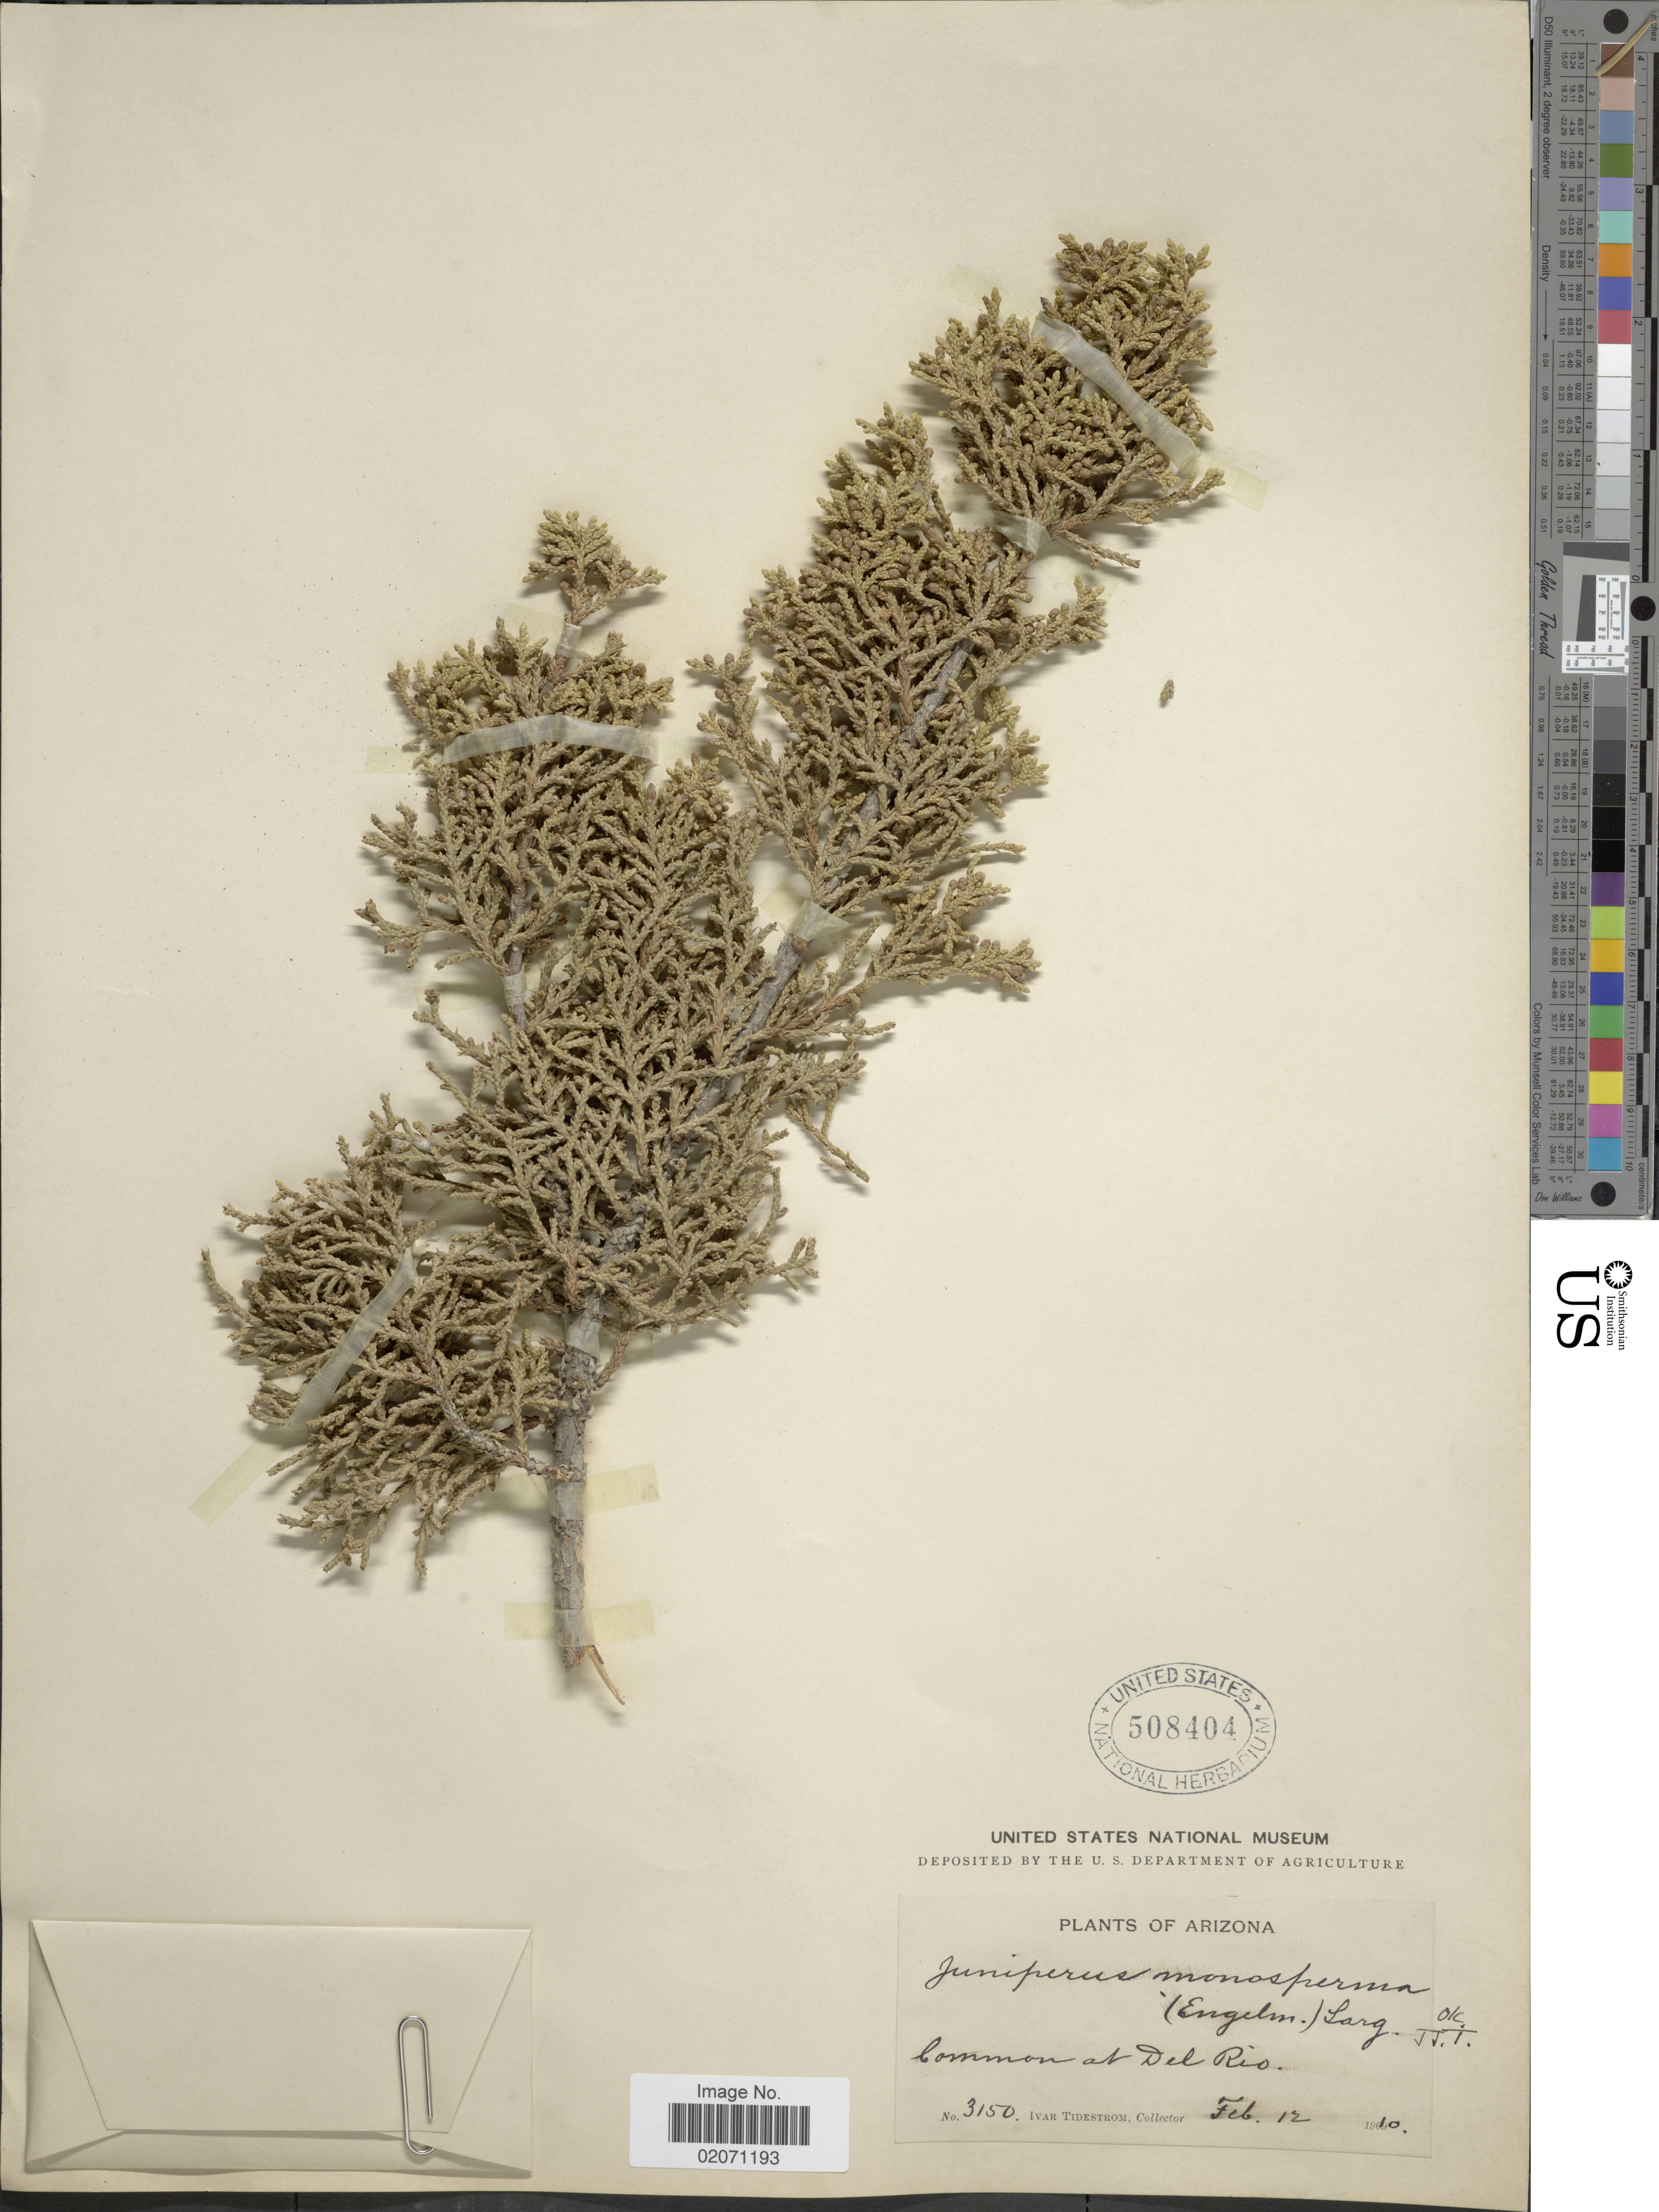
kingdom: Plantae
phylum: Tracheophyta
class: Pinopsida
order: Pinales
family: Cupressaceae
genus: Juniperus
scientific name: Juniperus monosperma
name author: (Engelm.) Sarg.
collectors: I. F. Tidestrom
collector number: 3150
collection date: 1910-12-12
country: United States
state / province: Arizona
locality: Common at Del Rio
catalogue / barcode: US 508404